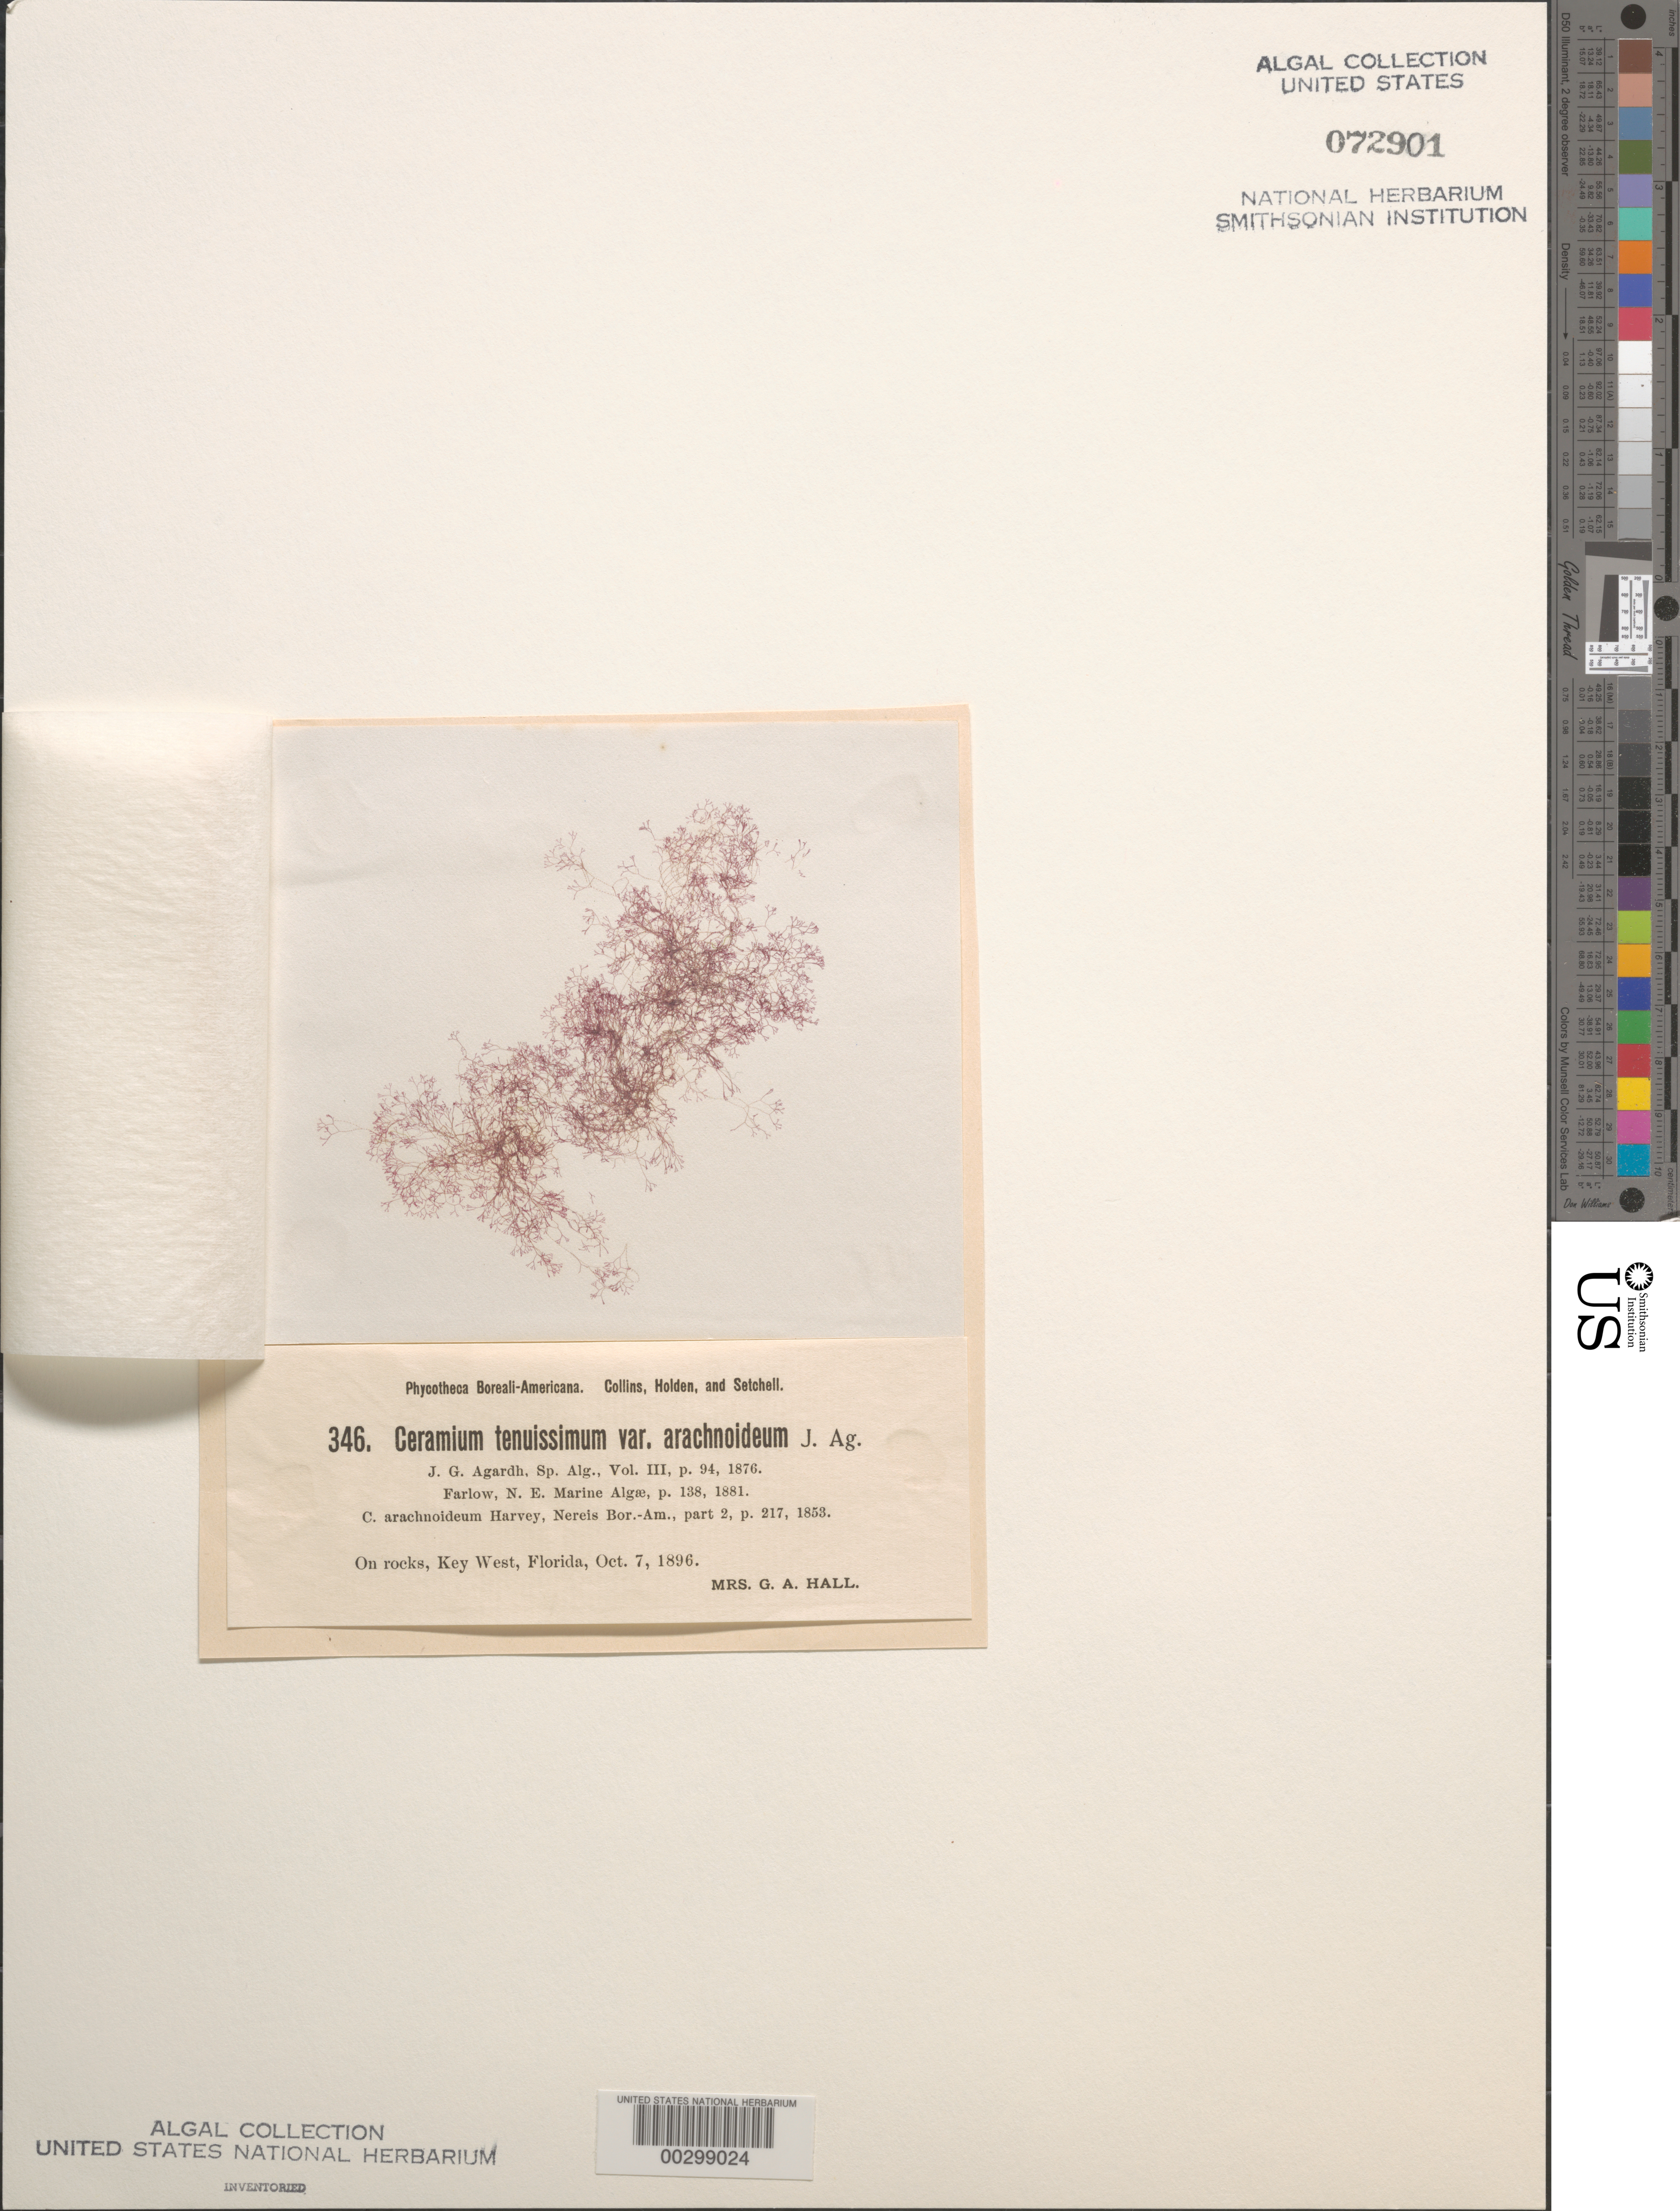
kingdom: Plantae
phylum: Rhodophyta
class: Florideophyceae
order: Ceramiales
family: Ceramiaceae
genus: Ceramium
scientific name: Ceramium diaphanum var. obscura, ined., 7/2023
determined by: Algae name updating Project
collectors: Mrs. Hall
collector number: PB-A 346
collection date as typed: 07 Oct 1896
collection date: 1896-10-07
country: United States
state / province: Florida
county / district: Monroe County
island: Key West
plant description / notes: Collins, Holden & Setchell, Phycotheca Boreali-Americana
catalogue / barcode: US 72901